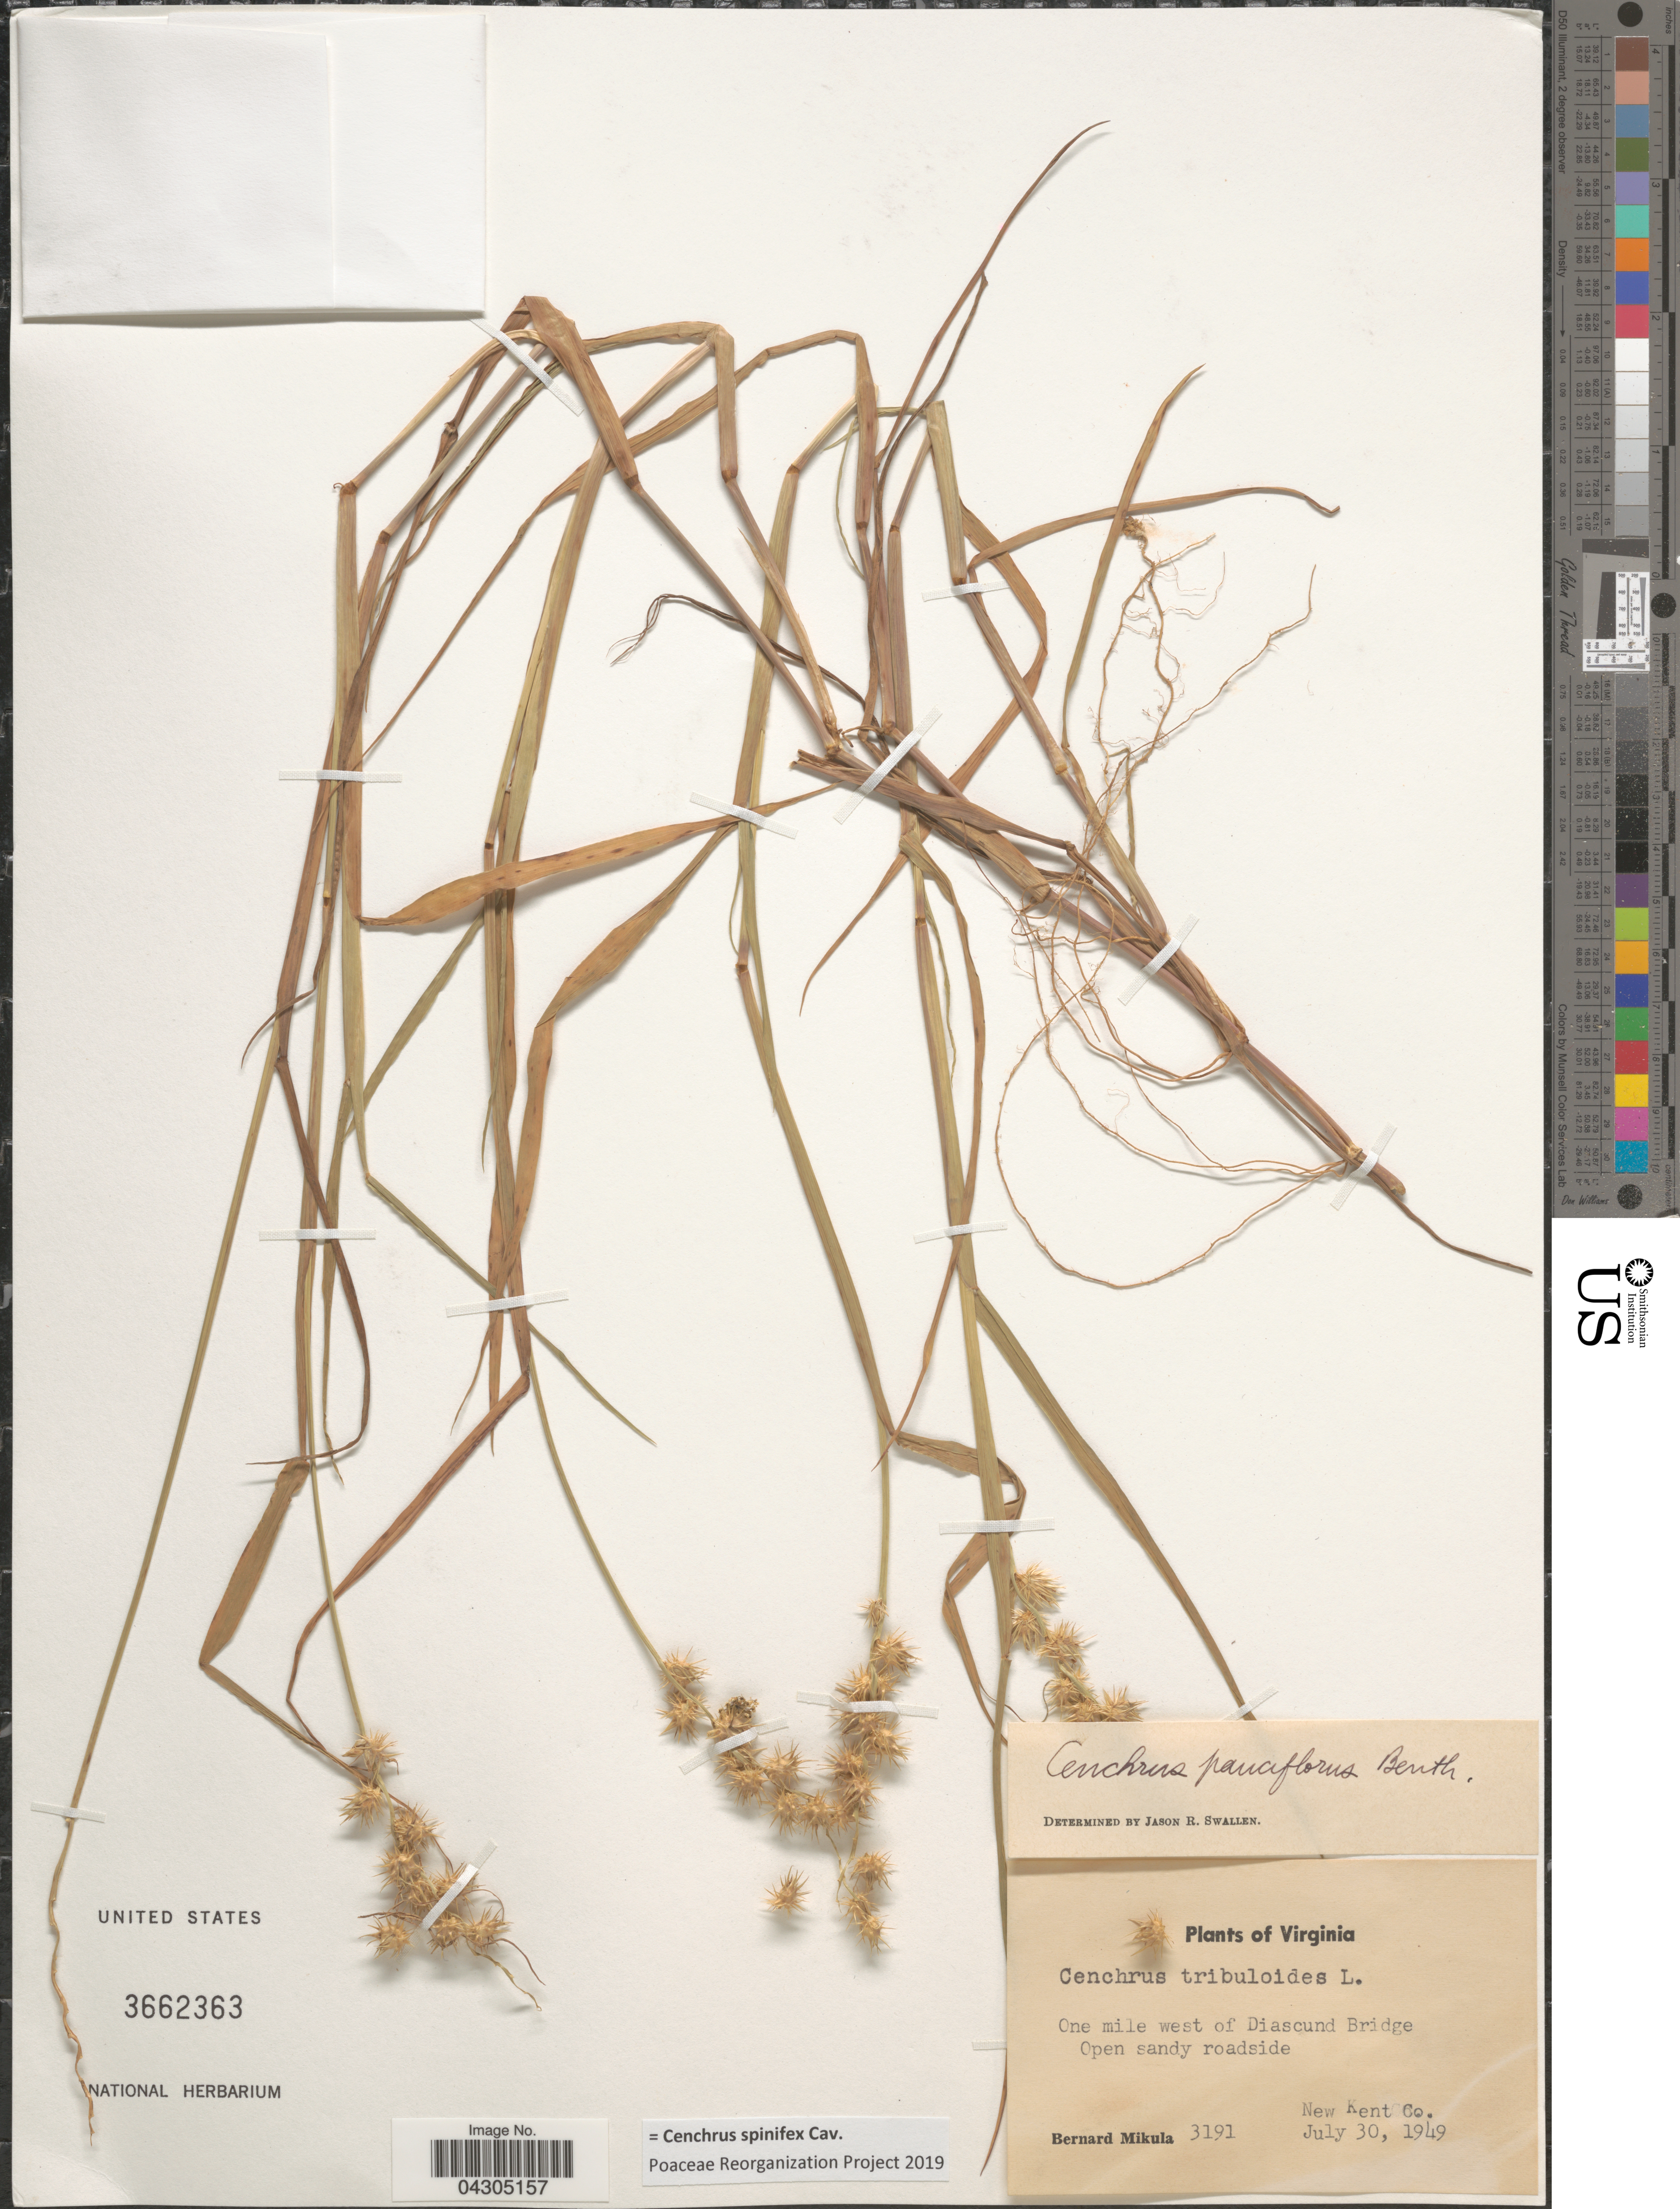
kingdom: Plantae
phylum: Tracheophyta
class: Liliopsida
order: Poales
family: Poaceae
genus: Cenchrus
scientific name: Cenchrus spinifex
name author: Cav.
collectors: B. Mikula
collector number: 3191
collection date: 1949-07-30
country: United States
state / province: Virginia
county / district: New Kent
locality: One mile west of Diascund Bridge. New Kent Co.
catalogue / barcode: US 3662363